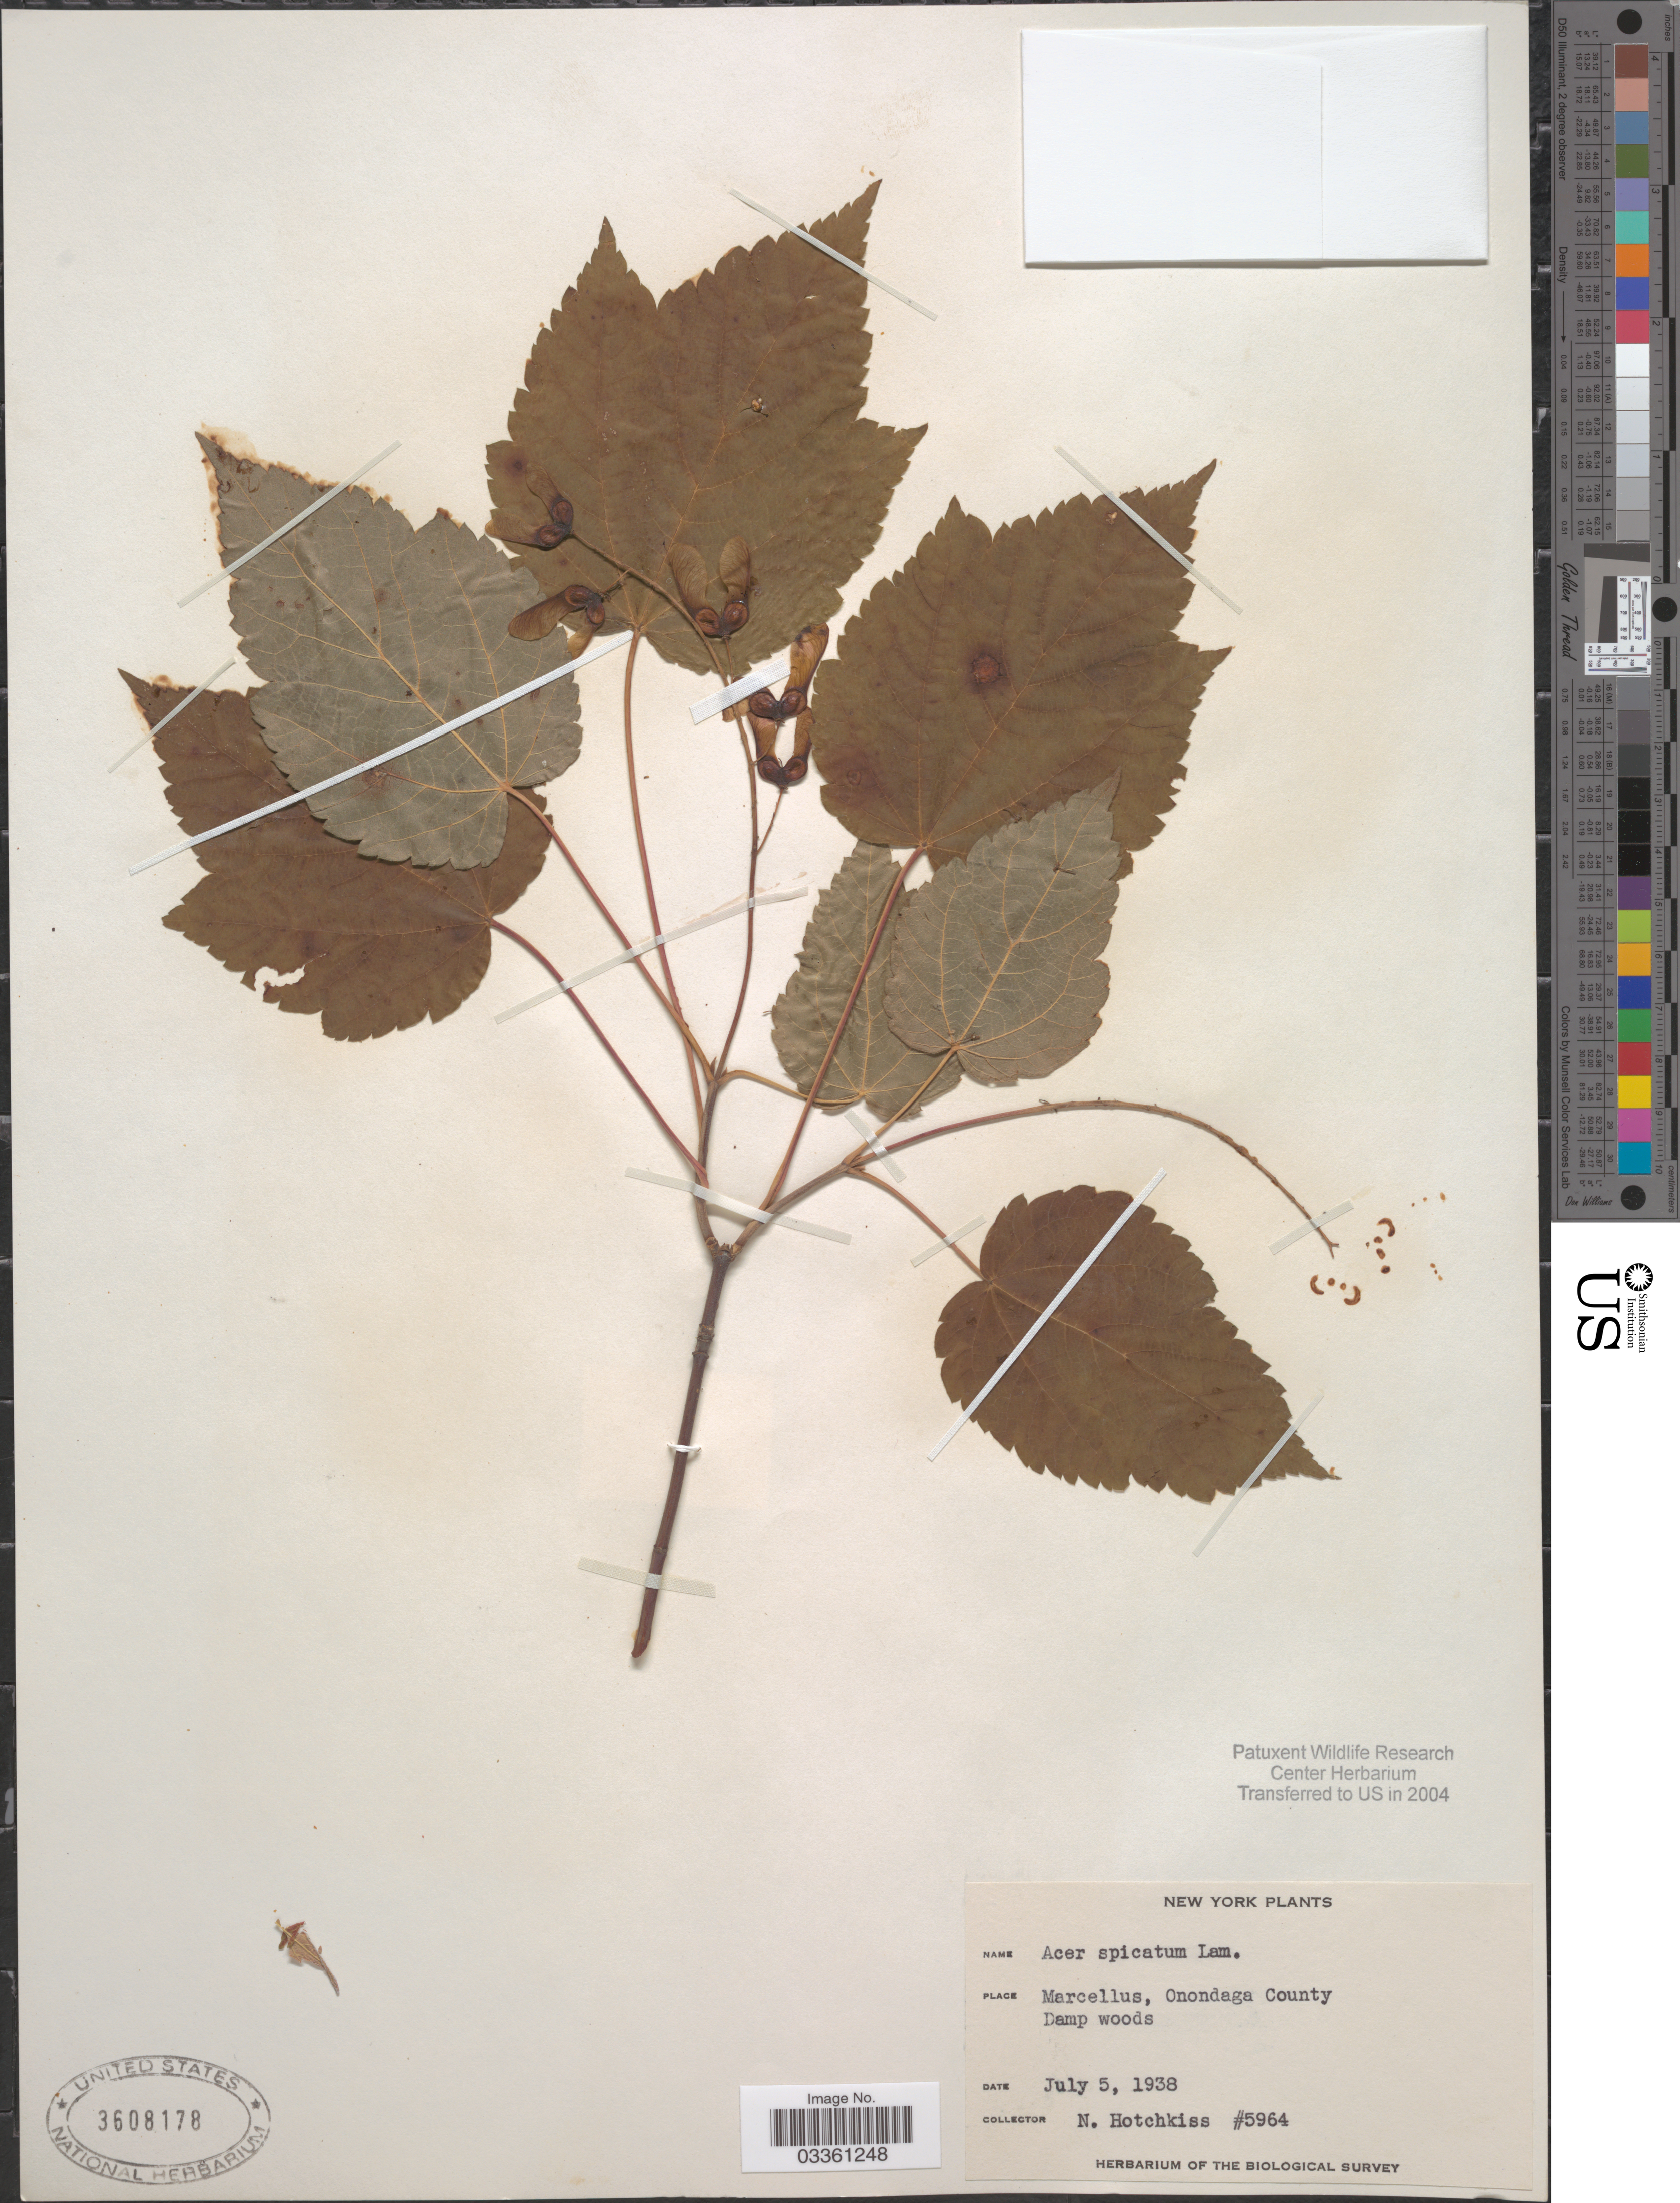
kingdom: Plantae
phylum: Tracheophyta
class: Magnoliopsida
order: Sapindales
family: Sapindaceae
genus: Acer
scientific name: Acer spicatum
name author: Lam.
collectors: N. Hotchkiss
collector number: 5964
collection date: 1938-07-05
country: United States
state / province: New York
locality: Marcellus, Onondaga County.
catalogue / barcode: US 3608178